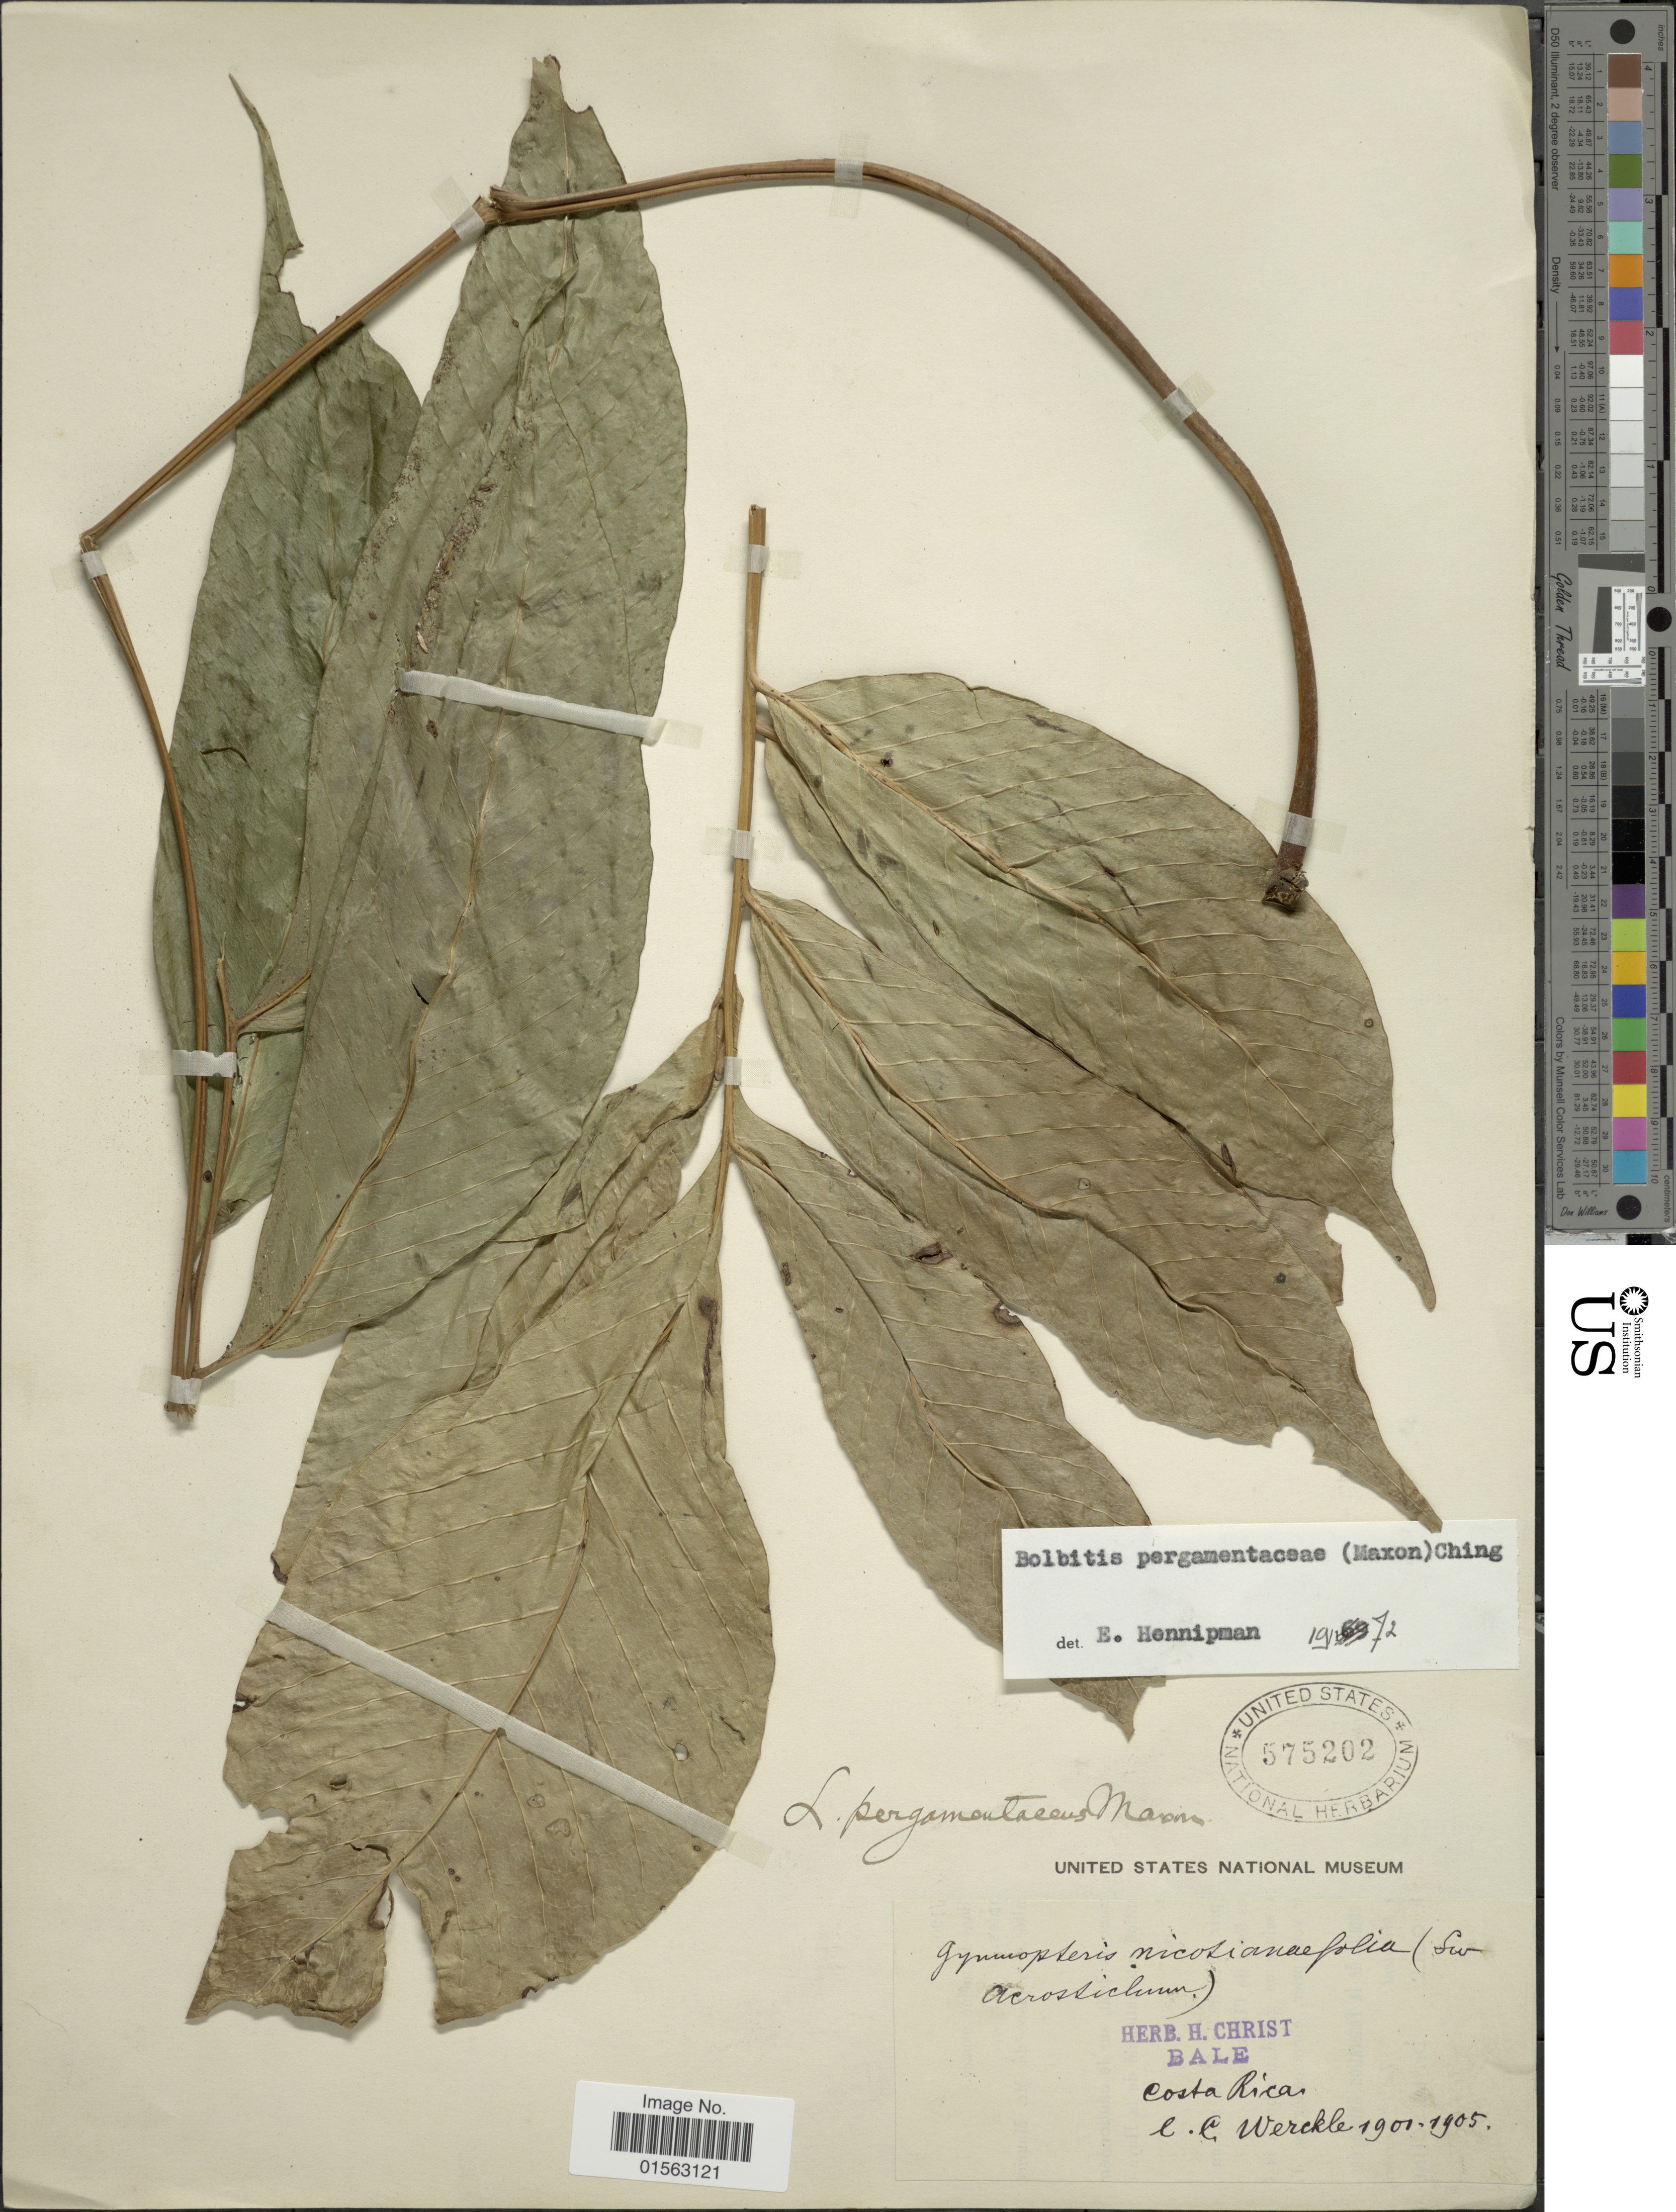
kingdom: Plantae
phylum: Tracheophyta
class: Polypodiopsida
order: Polypodiales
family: Dryopteridaceae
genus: Mickelia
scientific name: Mickelia pergamentacea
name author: (Maxon) R.C. Moran et al.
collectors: C. Wercklé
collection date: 1901/1905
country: Costa Rica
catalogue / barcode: US 575202